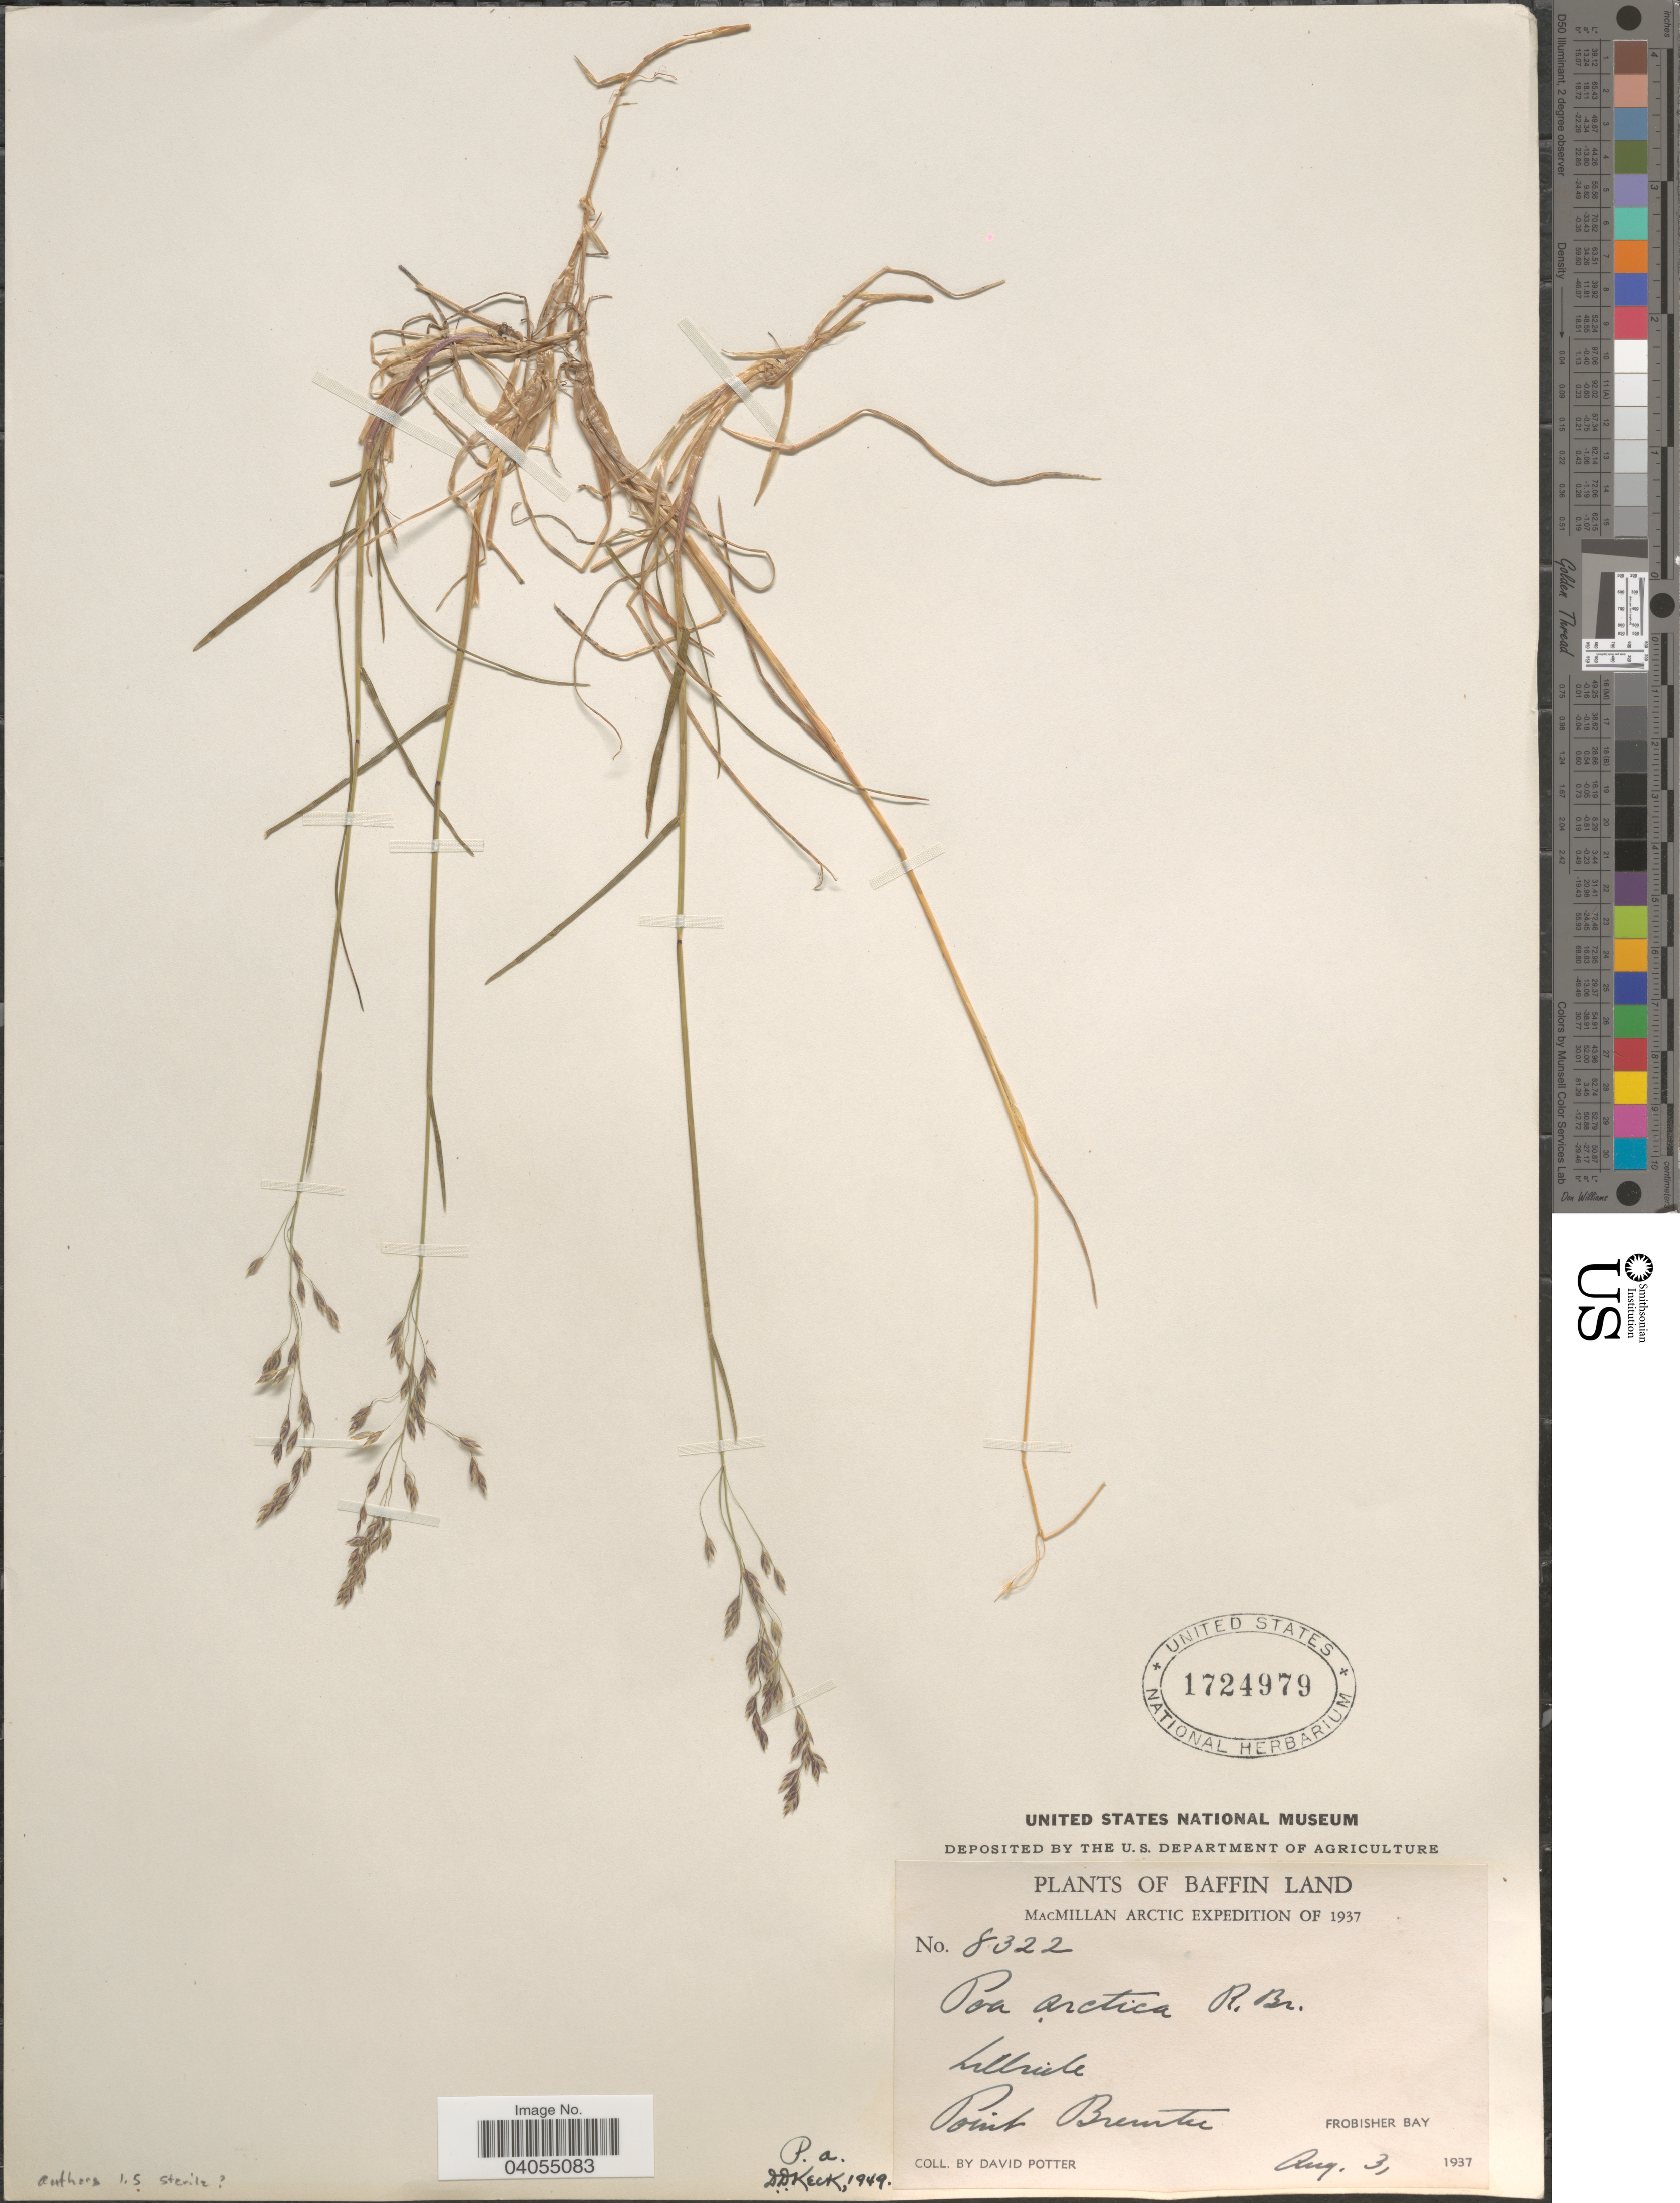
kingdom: Plantae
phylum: Tracheophyta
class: Liliopsida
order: Poales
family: Poaceae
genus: Poa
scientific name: Poa arctica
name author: R. Br.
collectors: D. Potter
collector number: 8322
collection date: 1937-08-03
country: Canada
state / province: Nunavut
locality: Baffin Land. Point Brewster. Frobisher Bay.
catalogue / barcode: US 1724979